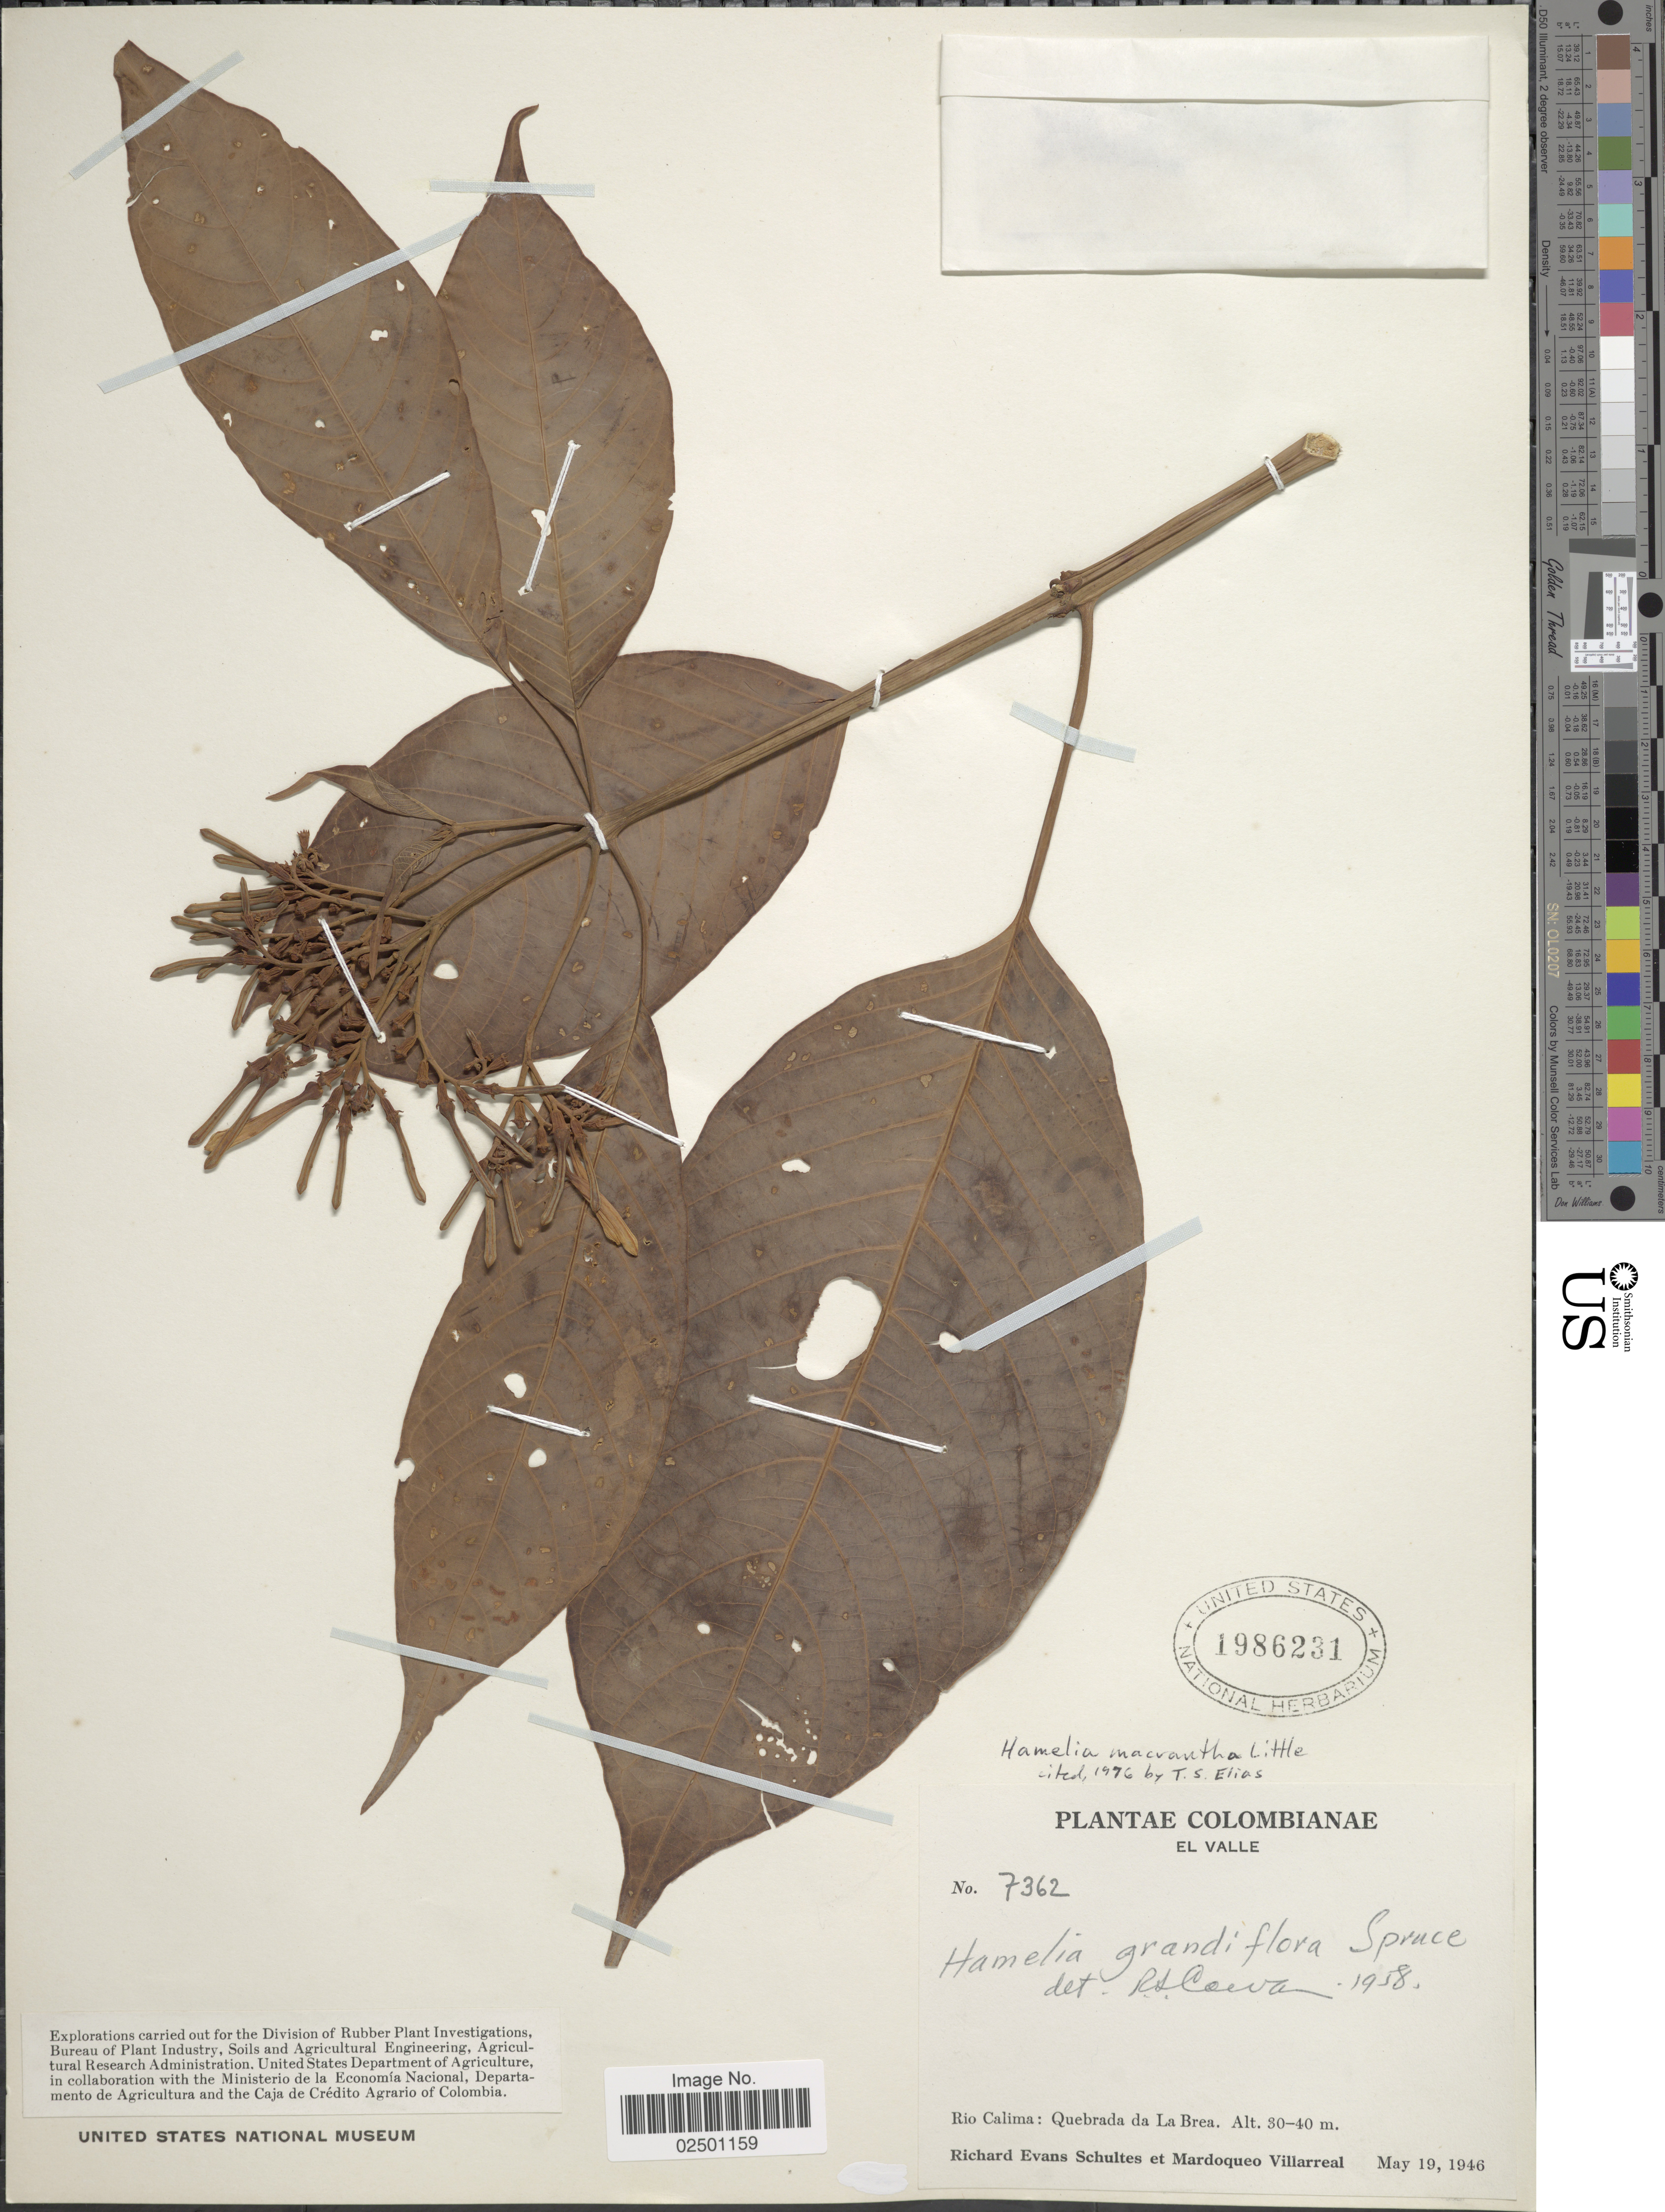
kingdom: Plantae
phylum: Tracheophyta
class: Magnoliopsida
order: Gentianales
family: Rubiaceae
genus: Hamelia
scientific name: Hamelia macrantha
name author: Little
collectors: R. E. Schultes & M. Villarreal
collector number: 7362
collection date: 1946-05-19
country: Colombia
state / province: Valle del Cauca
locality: El Valle. Rio Calima: Quebrada de La Brea.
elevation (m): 30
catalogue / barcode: US 1986231